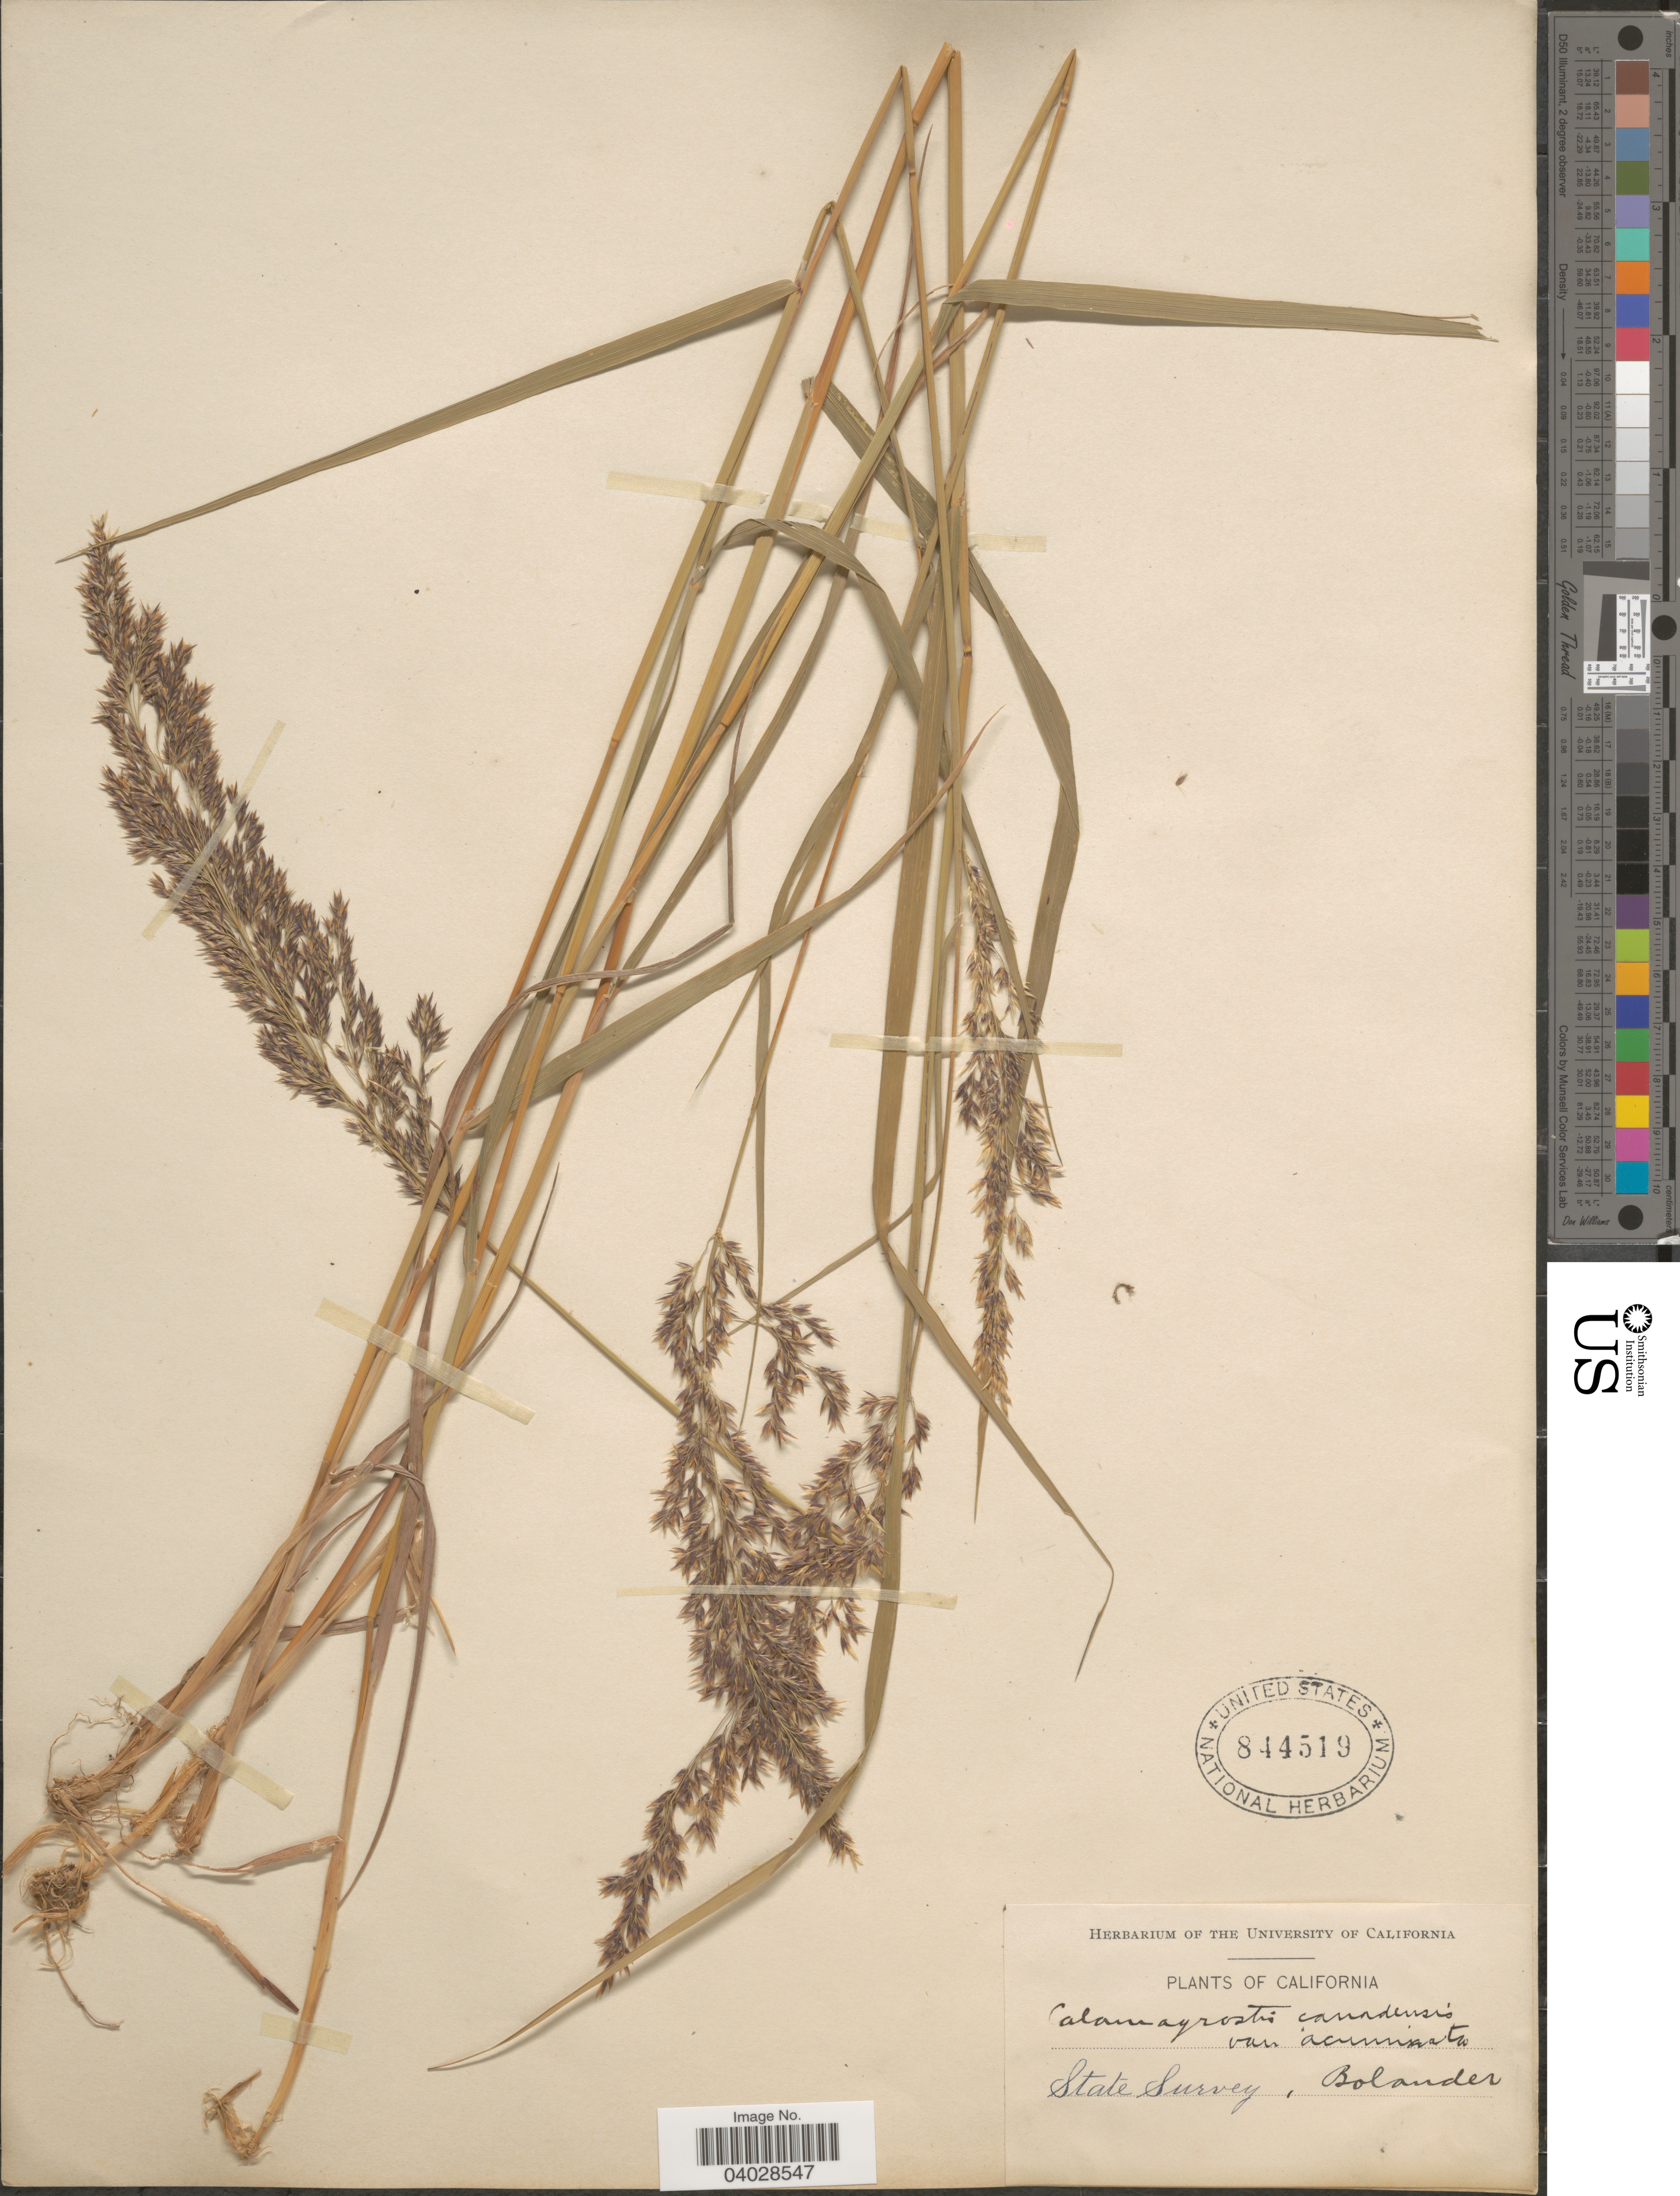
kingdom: Plantae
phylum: Tracheophyta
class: Liliopsida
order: Poales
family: Poaceae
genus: Calamagrostis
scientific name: Calamagrostis canadensis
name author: (Michx.) P. Beauv.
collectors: -. Bolander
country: United States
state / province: California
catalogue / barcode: US 844519